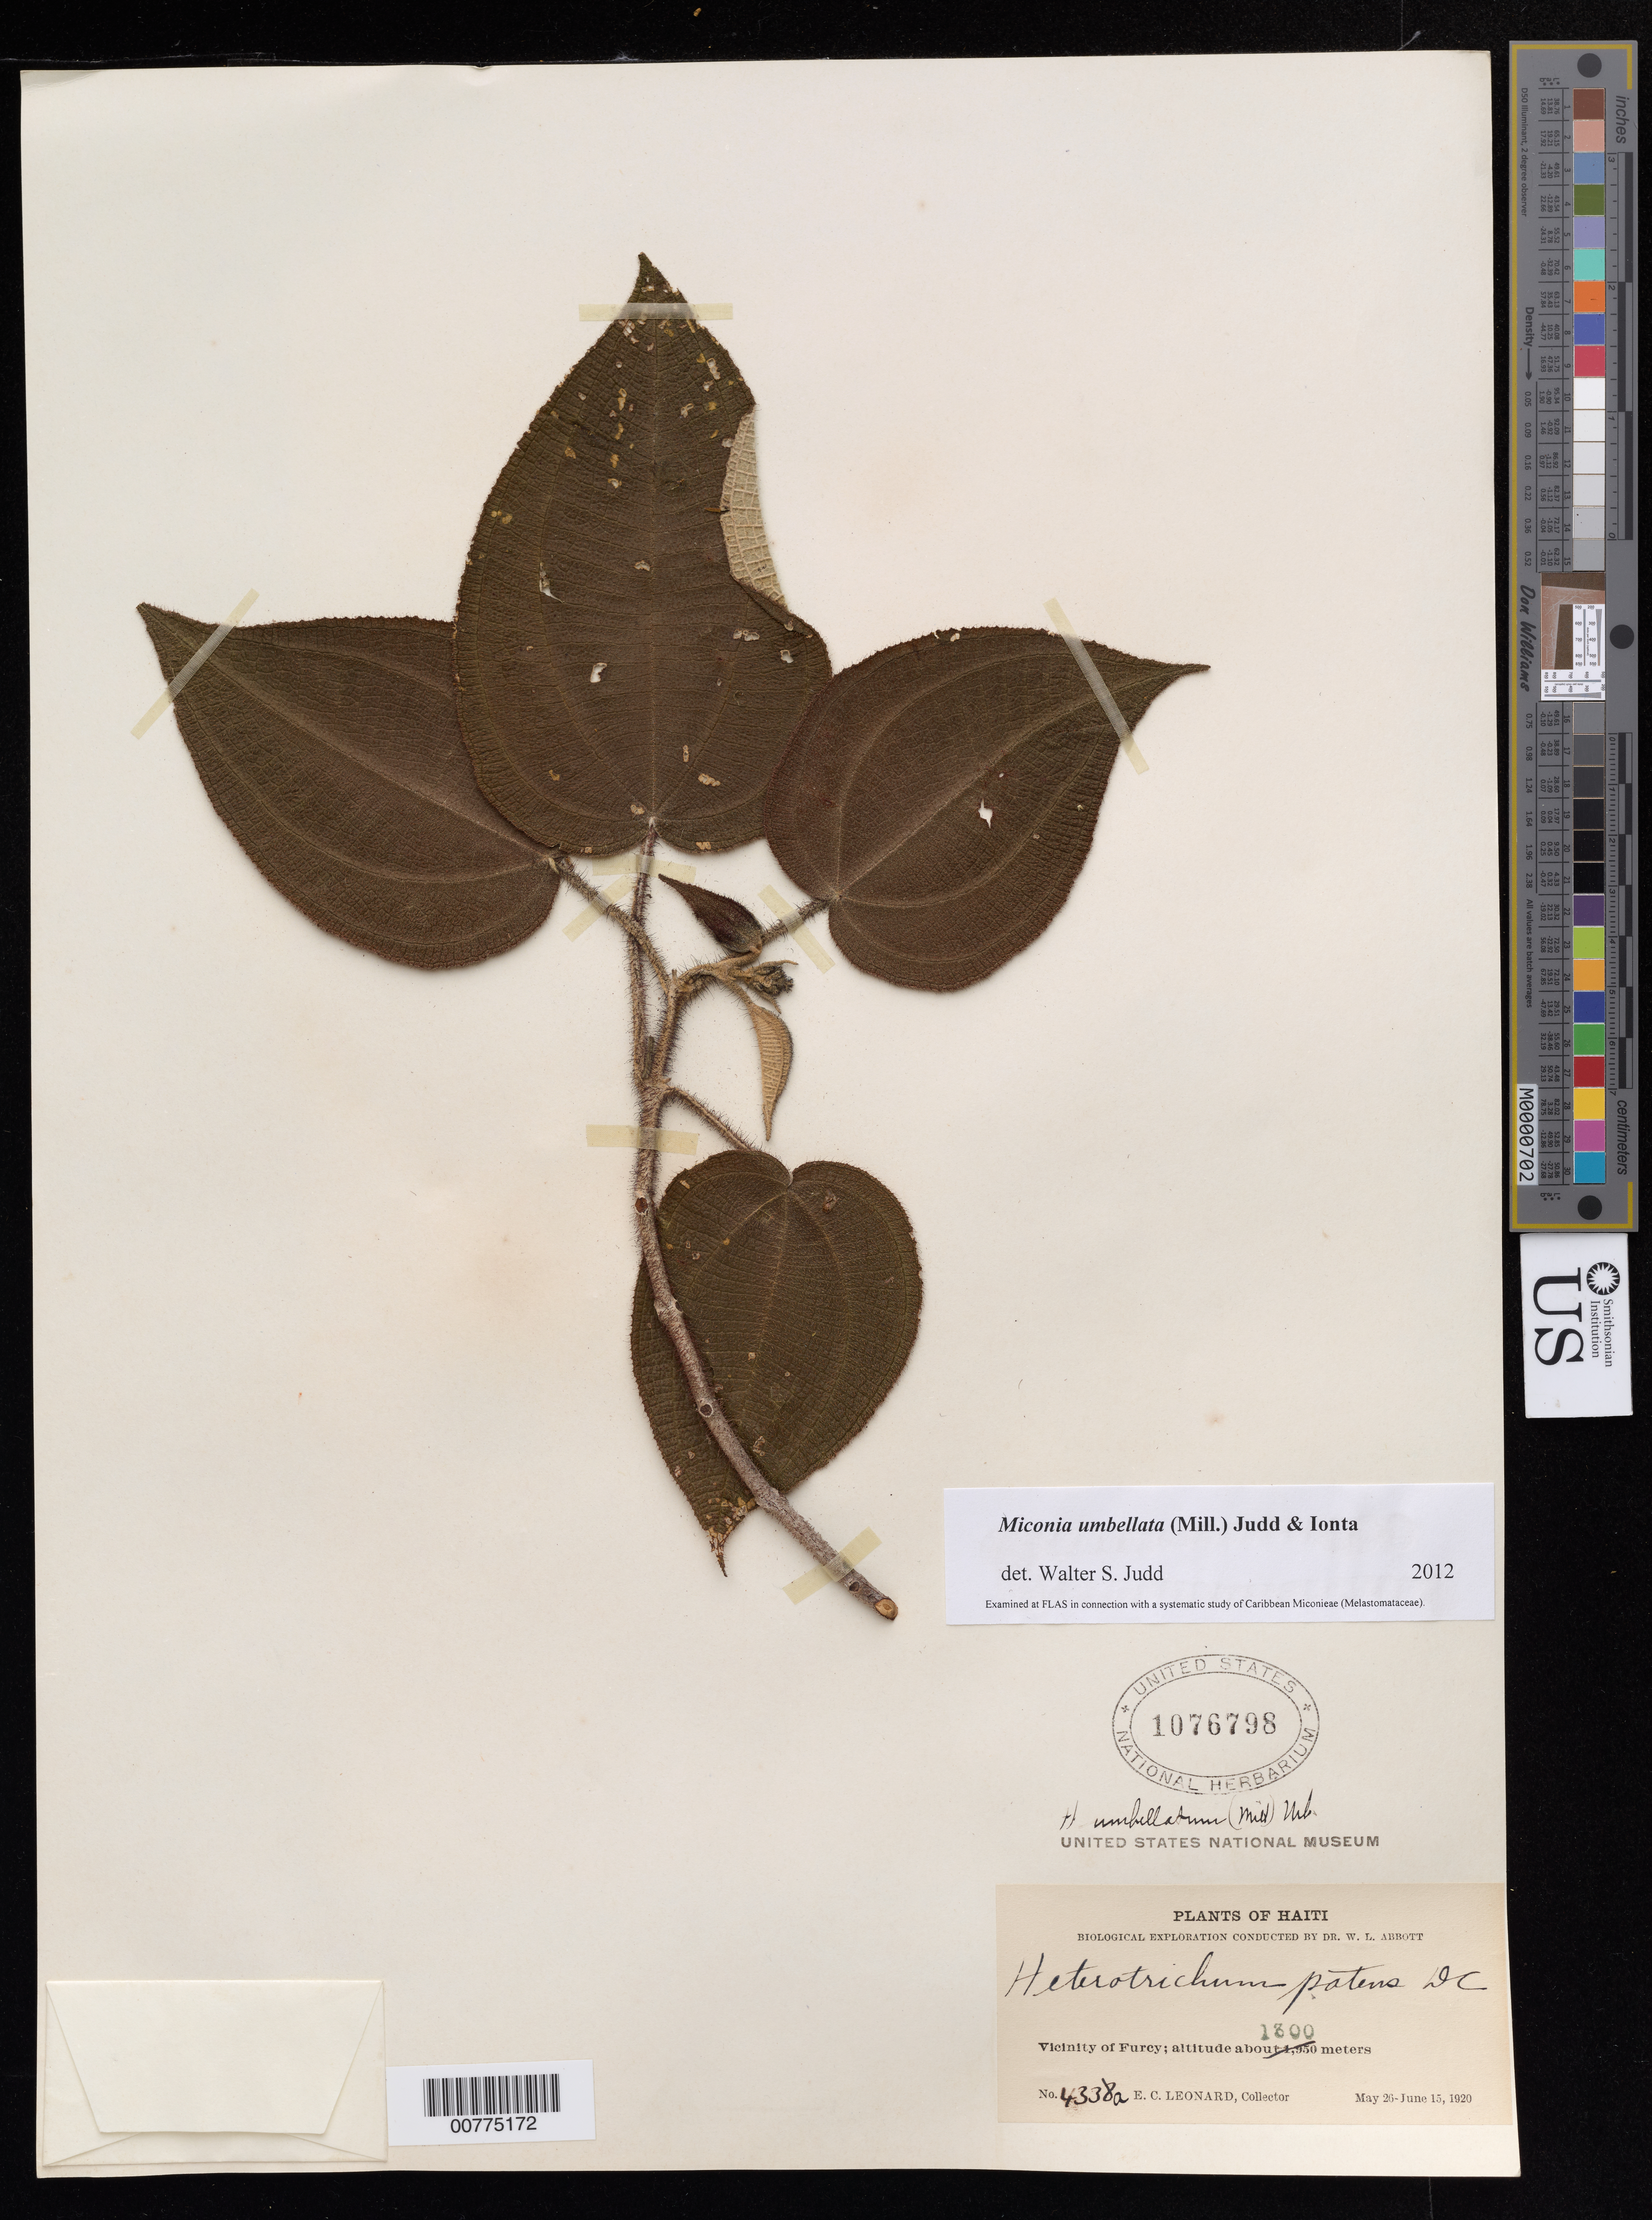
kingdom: Plantae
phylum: Tracheophyta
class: Magnoliopsida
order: Myrtales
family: Melastomataceae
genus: Miconia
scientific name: Miconia umbellata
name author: (Mill.) Judd & Ionta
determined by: Judd, Walter S.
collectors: E. C. Leonard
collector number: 4338a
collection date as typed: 26 May 1920 15 Jun 1920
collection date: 1920-05-26/1920-06-15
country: Haiti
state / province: Ouest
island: Hispaniola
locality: Vicinity of Furcy.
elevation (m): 1300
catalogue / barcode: US 1076798